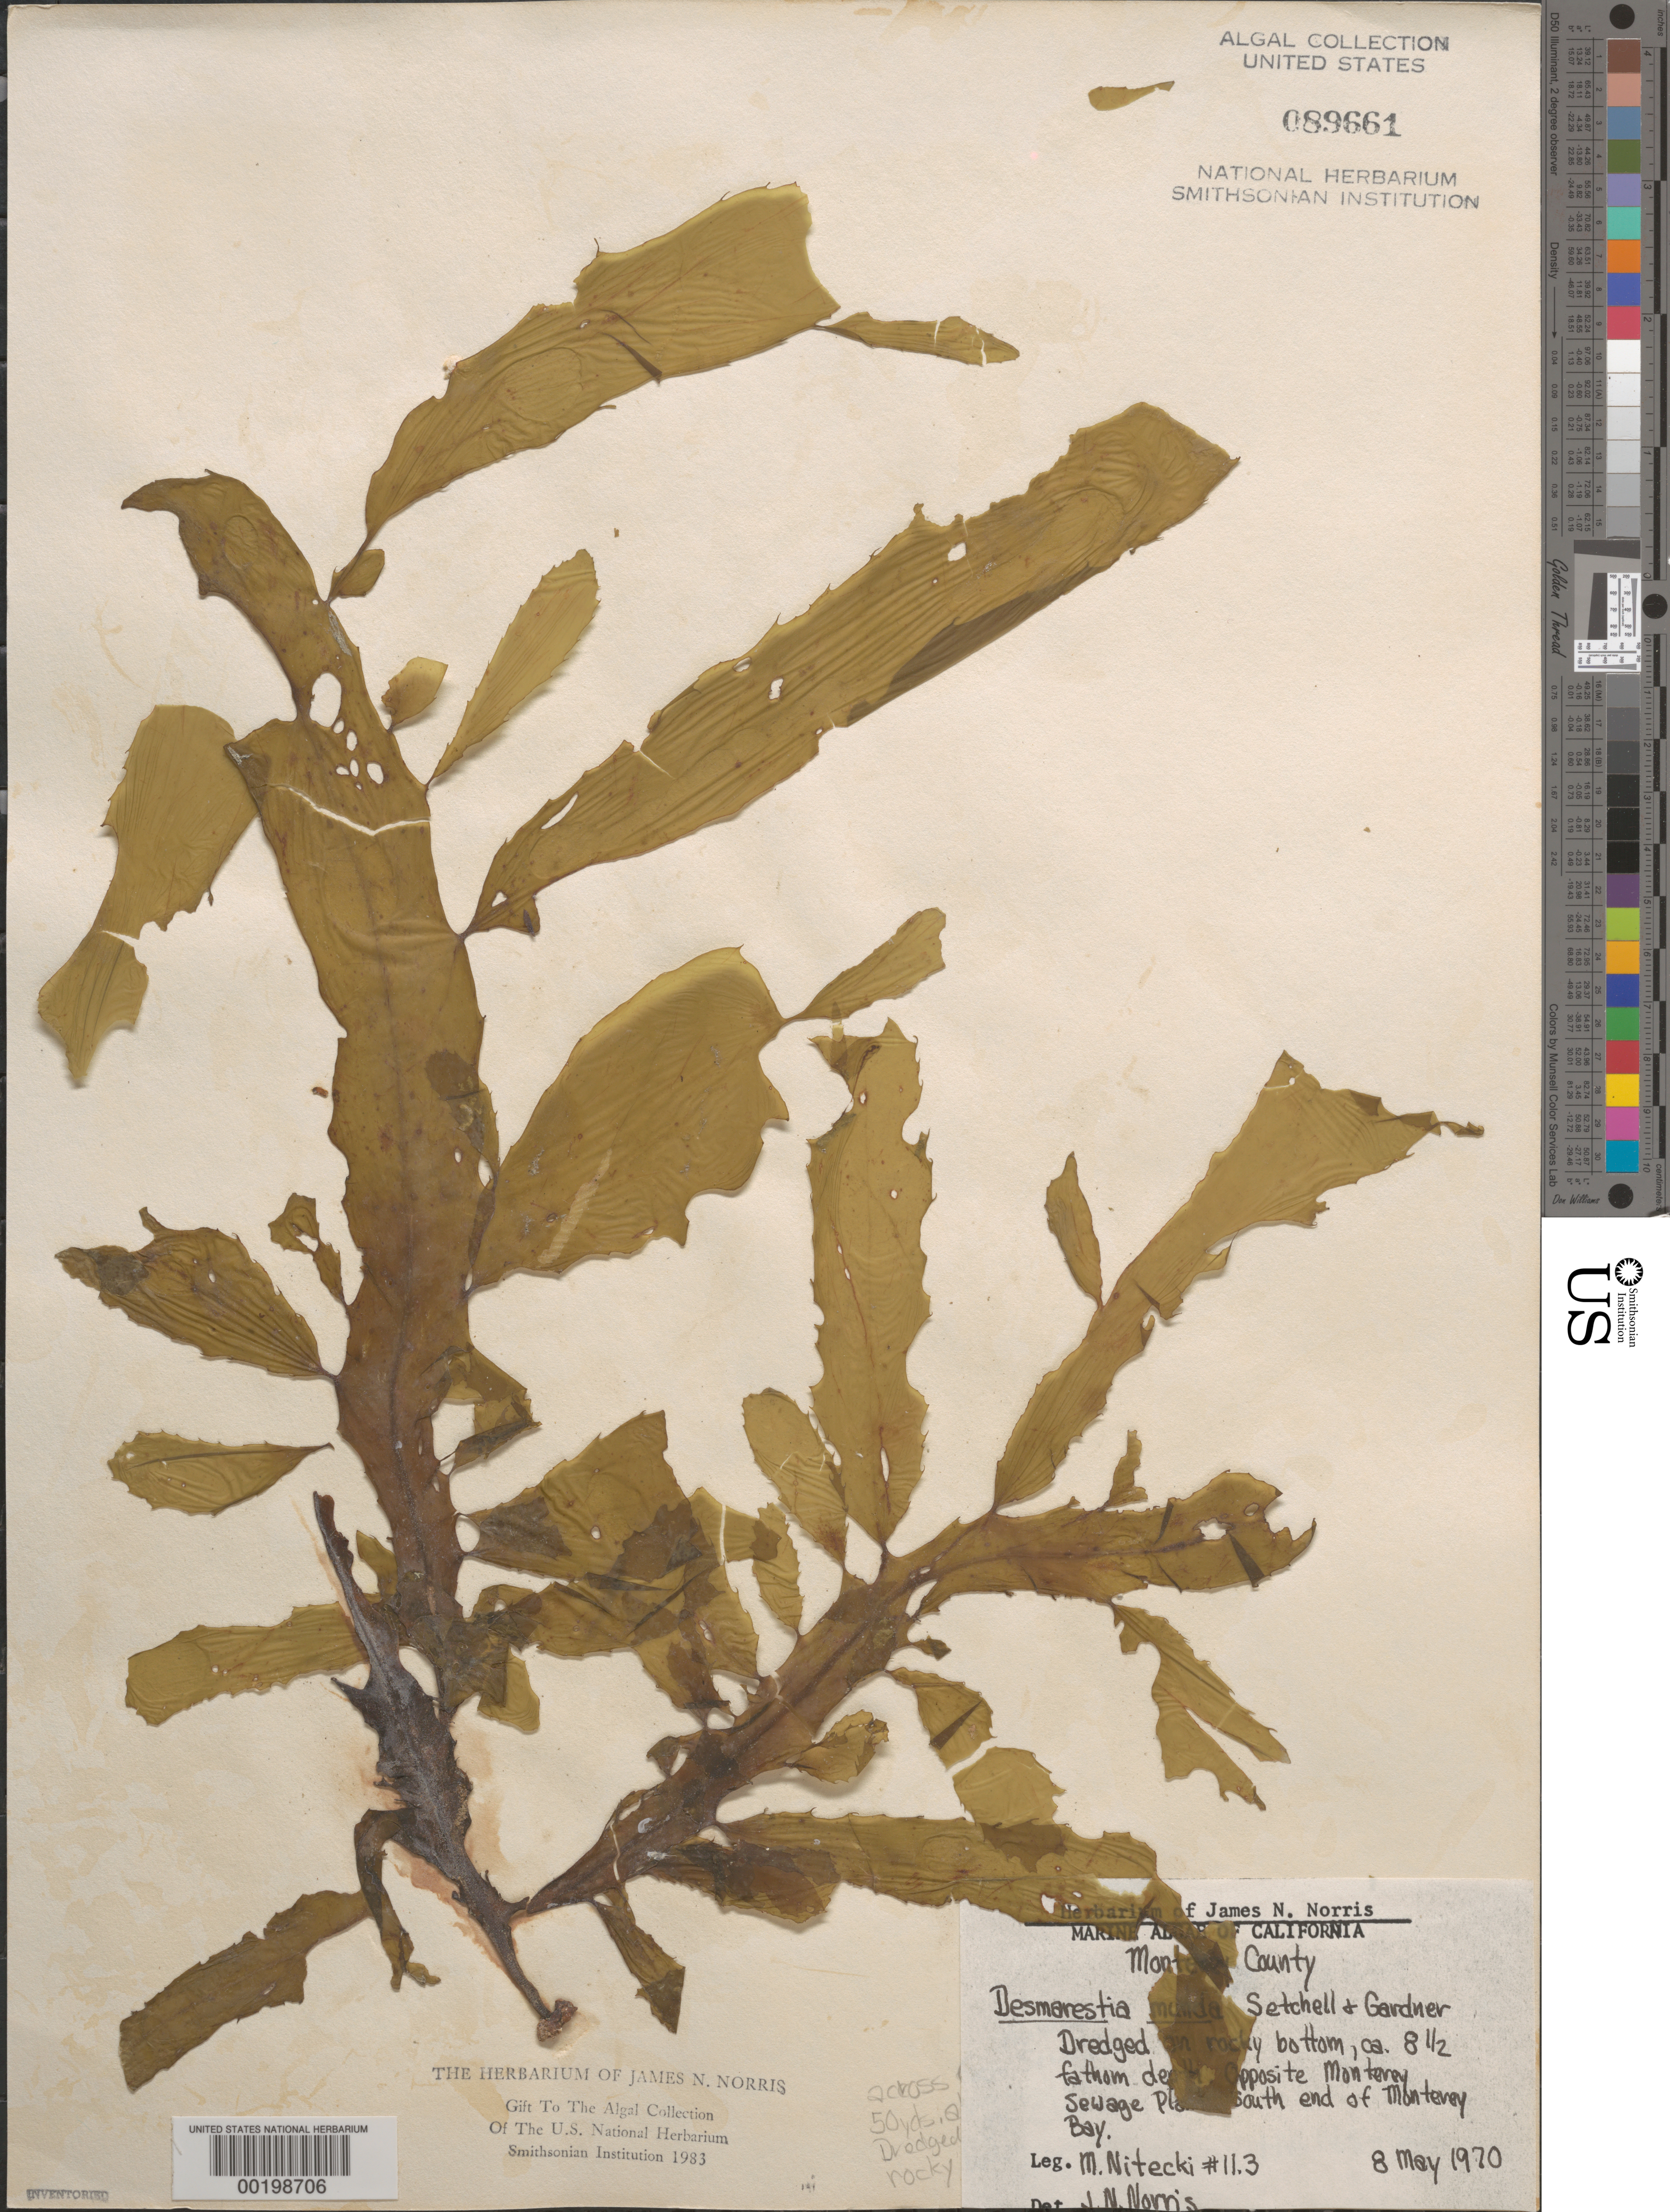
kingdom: Chromista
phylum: Ochrophyta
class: Phaeophyceae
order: Desmarestiales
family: Desmarestiaceae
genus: Desmarestia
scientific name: Desmarestia munda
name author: Setch. & N.L. Gardner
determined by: Norris, James N.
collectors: M. Nitecki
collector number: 11.3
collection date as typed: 08 May 1970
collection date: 1970-05-08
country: United States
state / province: California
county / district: Monterey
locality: Monterey Bay, south end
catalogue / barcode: US 89661